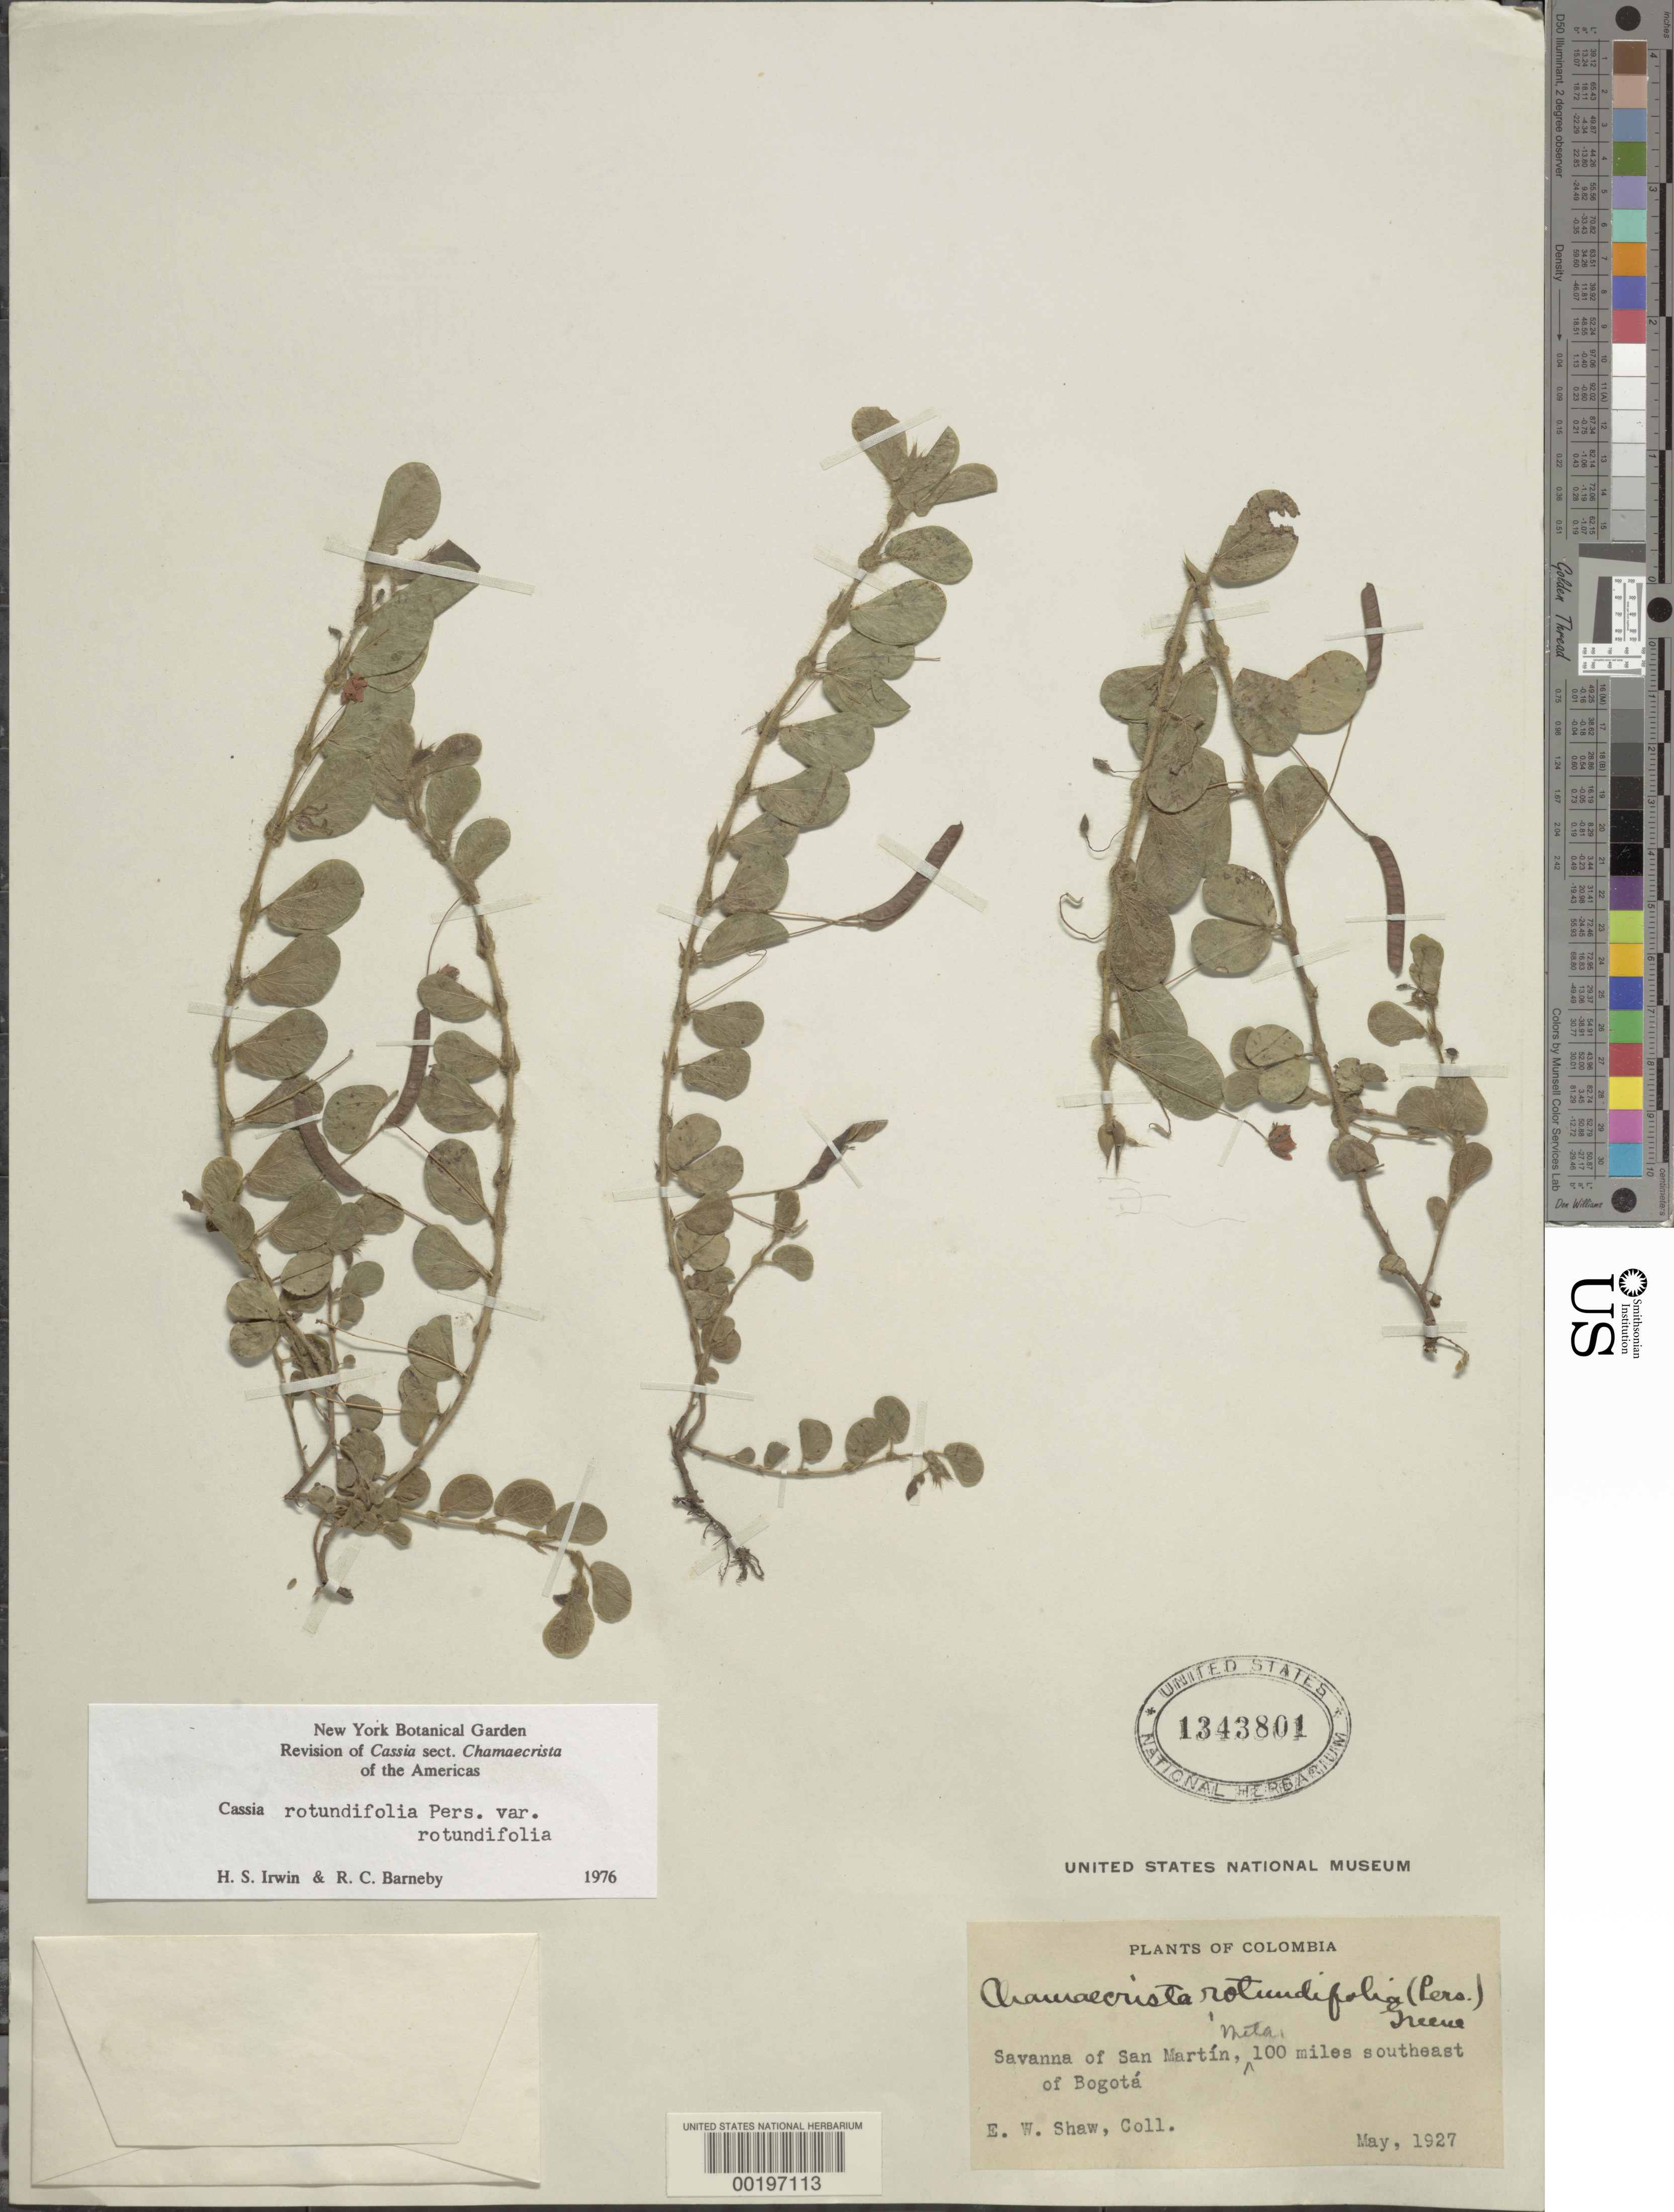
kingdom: Plantae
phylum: Tracheophyta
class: Magnoliopsida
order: Fabales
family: Fabaceae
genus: Chamaecrista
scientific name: Chamaecrista rotundifolia var. rotundifolia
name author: (Pers.) Greene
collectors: E. W. Shaw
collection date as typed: May 1927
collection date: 1927-05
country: Colombia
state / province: Meta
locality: Savanna of San Martin, 100 mi SE of Bogota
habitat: Savanna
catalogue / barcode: US 1343801